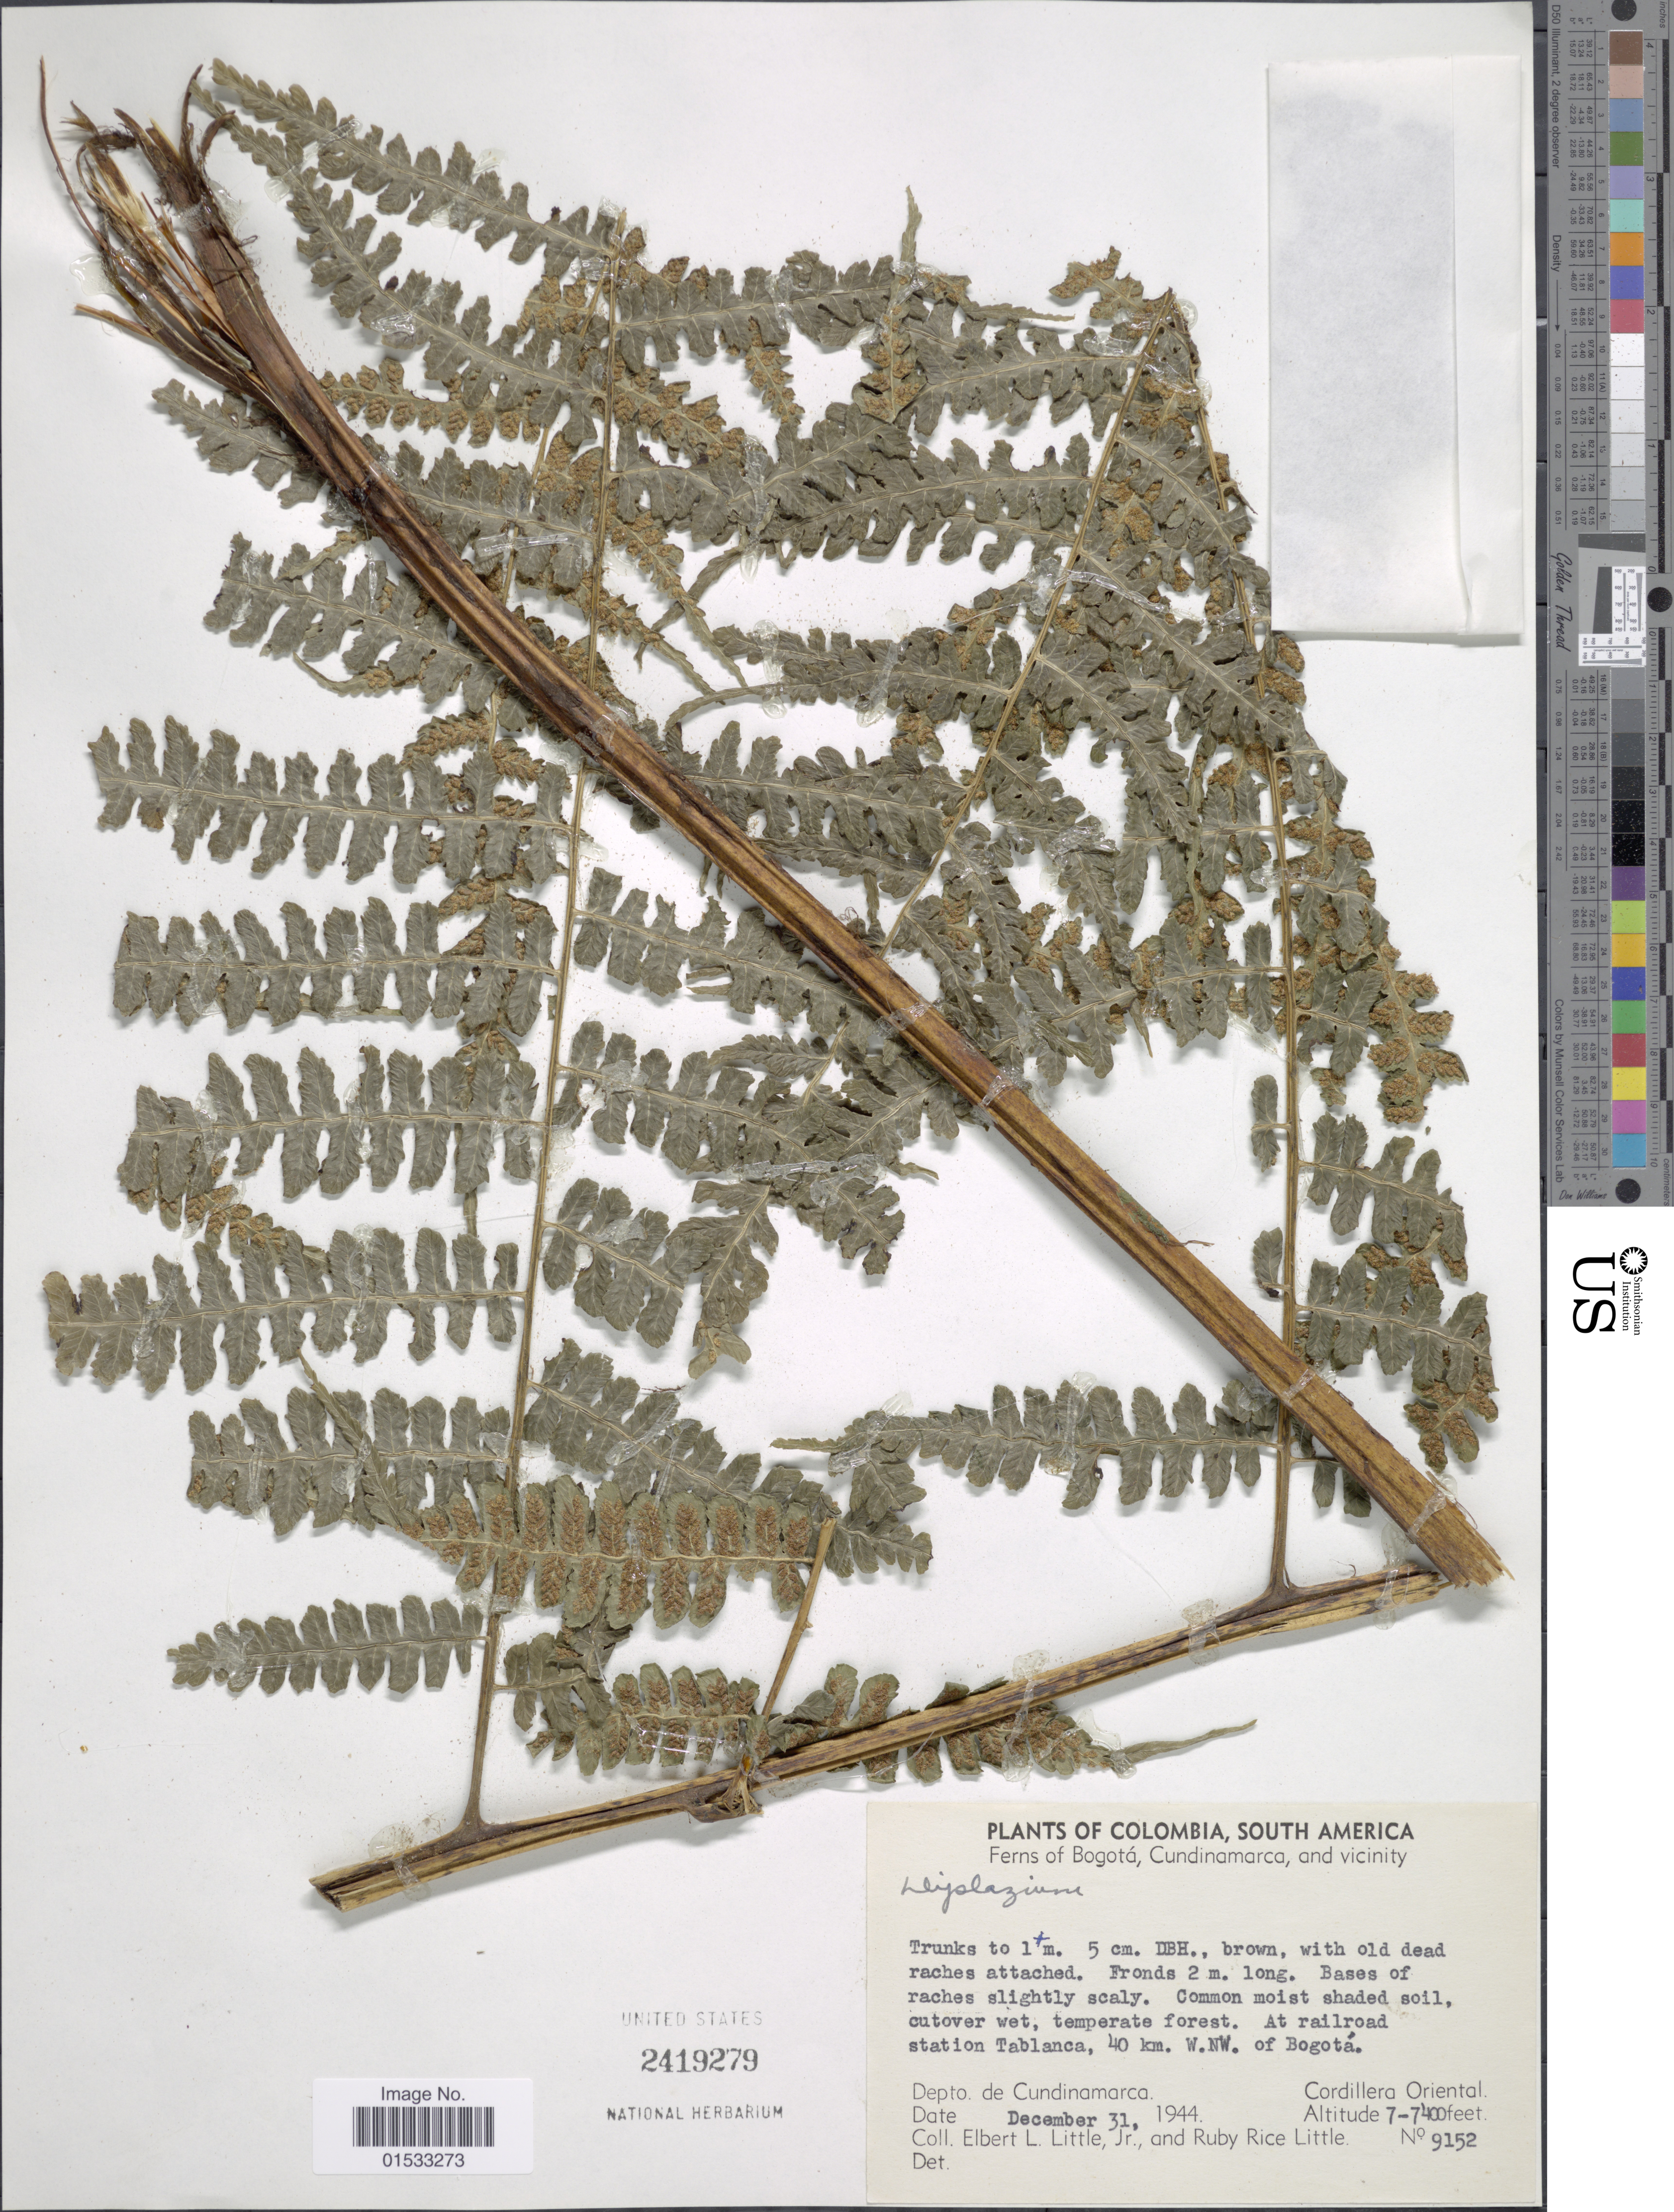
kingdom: Plantae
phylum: Tracheophyta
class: Polypodiopsida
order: Polypodiales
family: Athyriaceae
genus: Diplazium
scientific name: Diplazium sp.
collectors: E. L. Little & R. R. Little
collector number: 9152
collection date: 1944-12-31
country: Colombia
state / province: Cundinamarca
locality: South America, Bogotá, and vicinity, at railroad station Tablanca, 40 km. W.NW. of Bogotá, Cordillera Oriental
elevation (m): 2134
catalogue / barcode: US 2419279